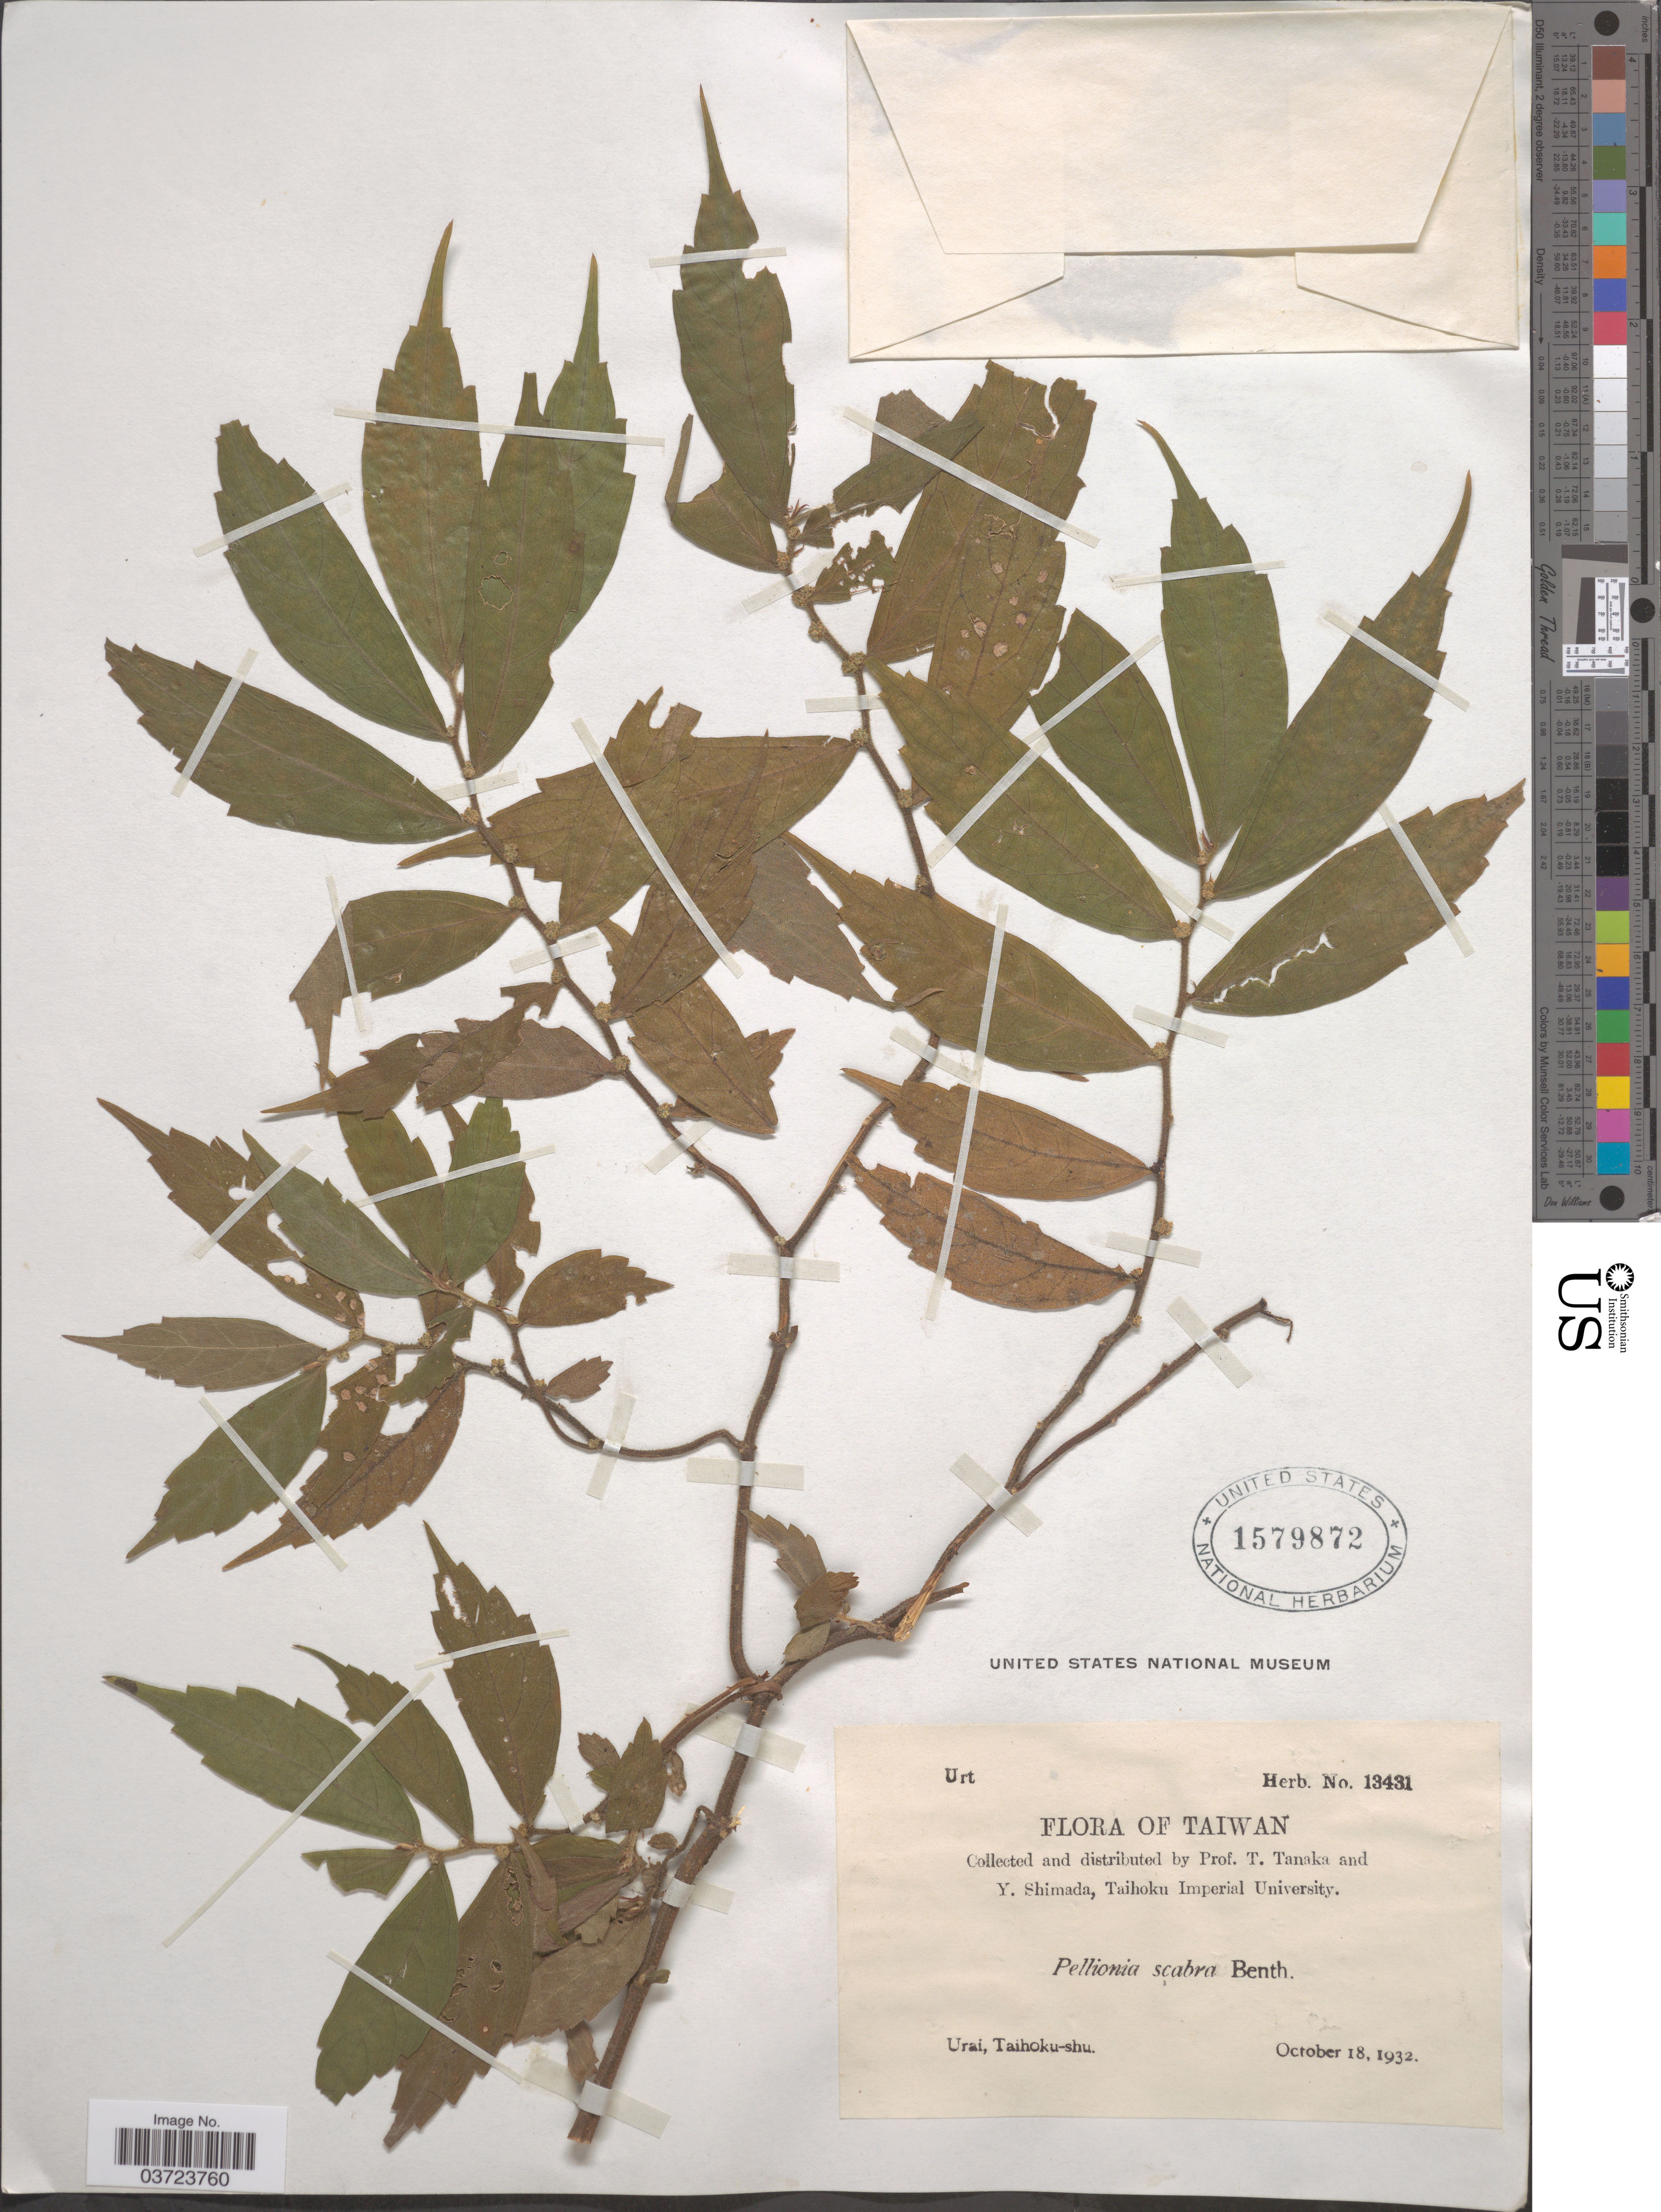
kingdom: Plantae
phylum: Tracheophyta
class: Magnoliopsida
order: Rosales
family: Urticaceae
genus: Pellionia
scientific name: Pellionia scabra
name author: Benth.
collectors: T. Tanaka & Y. Shimada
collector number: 13431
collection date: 1932-10-18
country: Taiwan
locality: Urai, Taihoku-shu.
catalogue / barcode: US 1579872